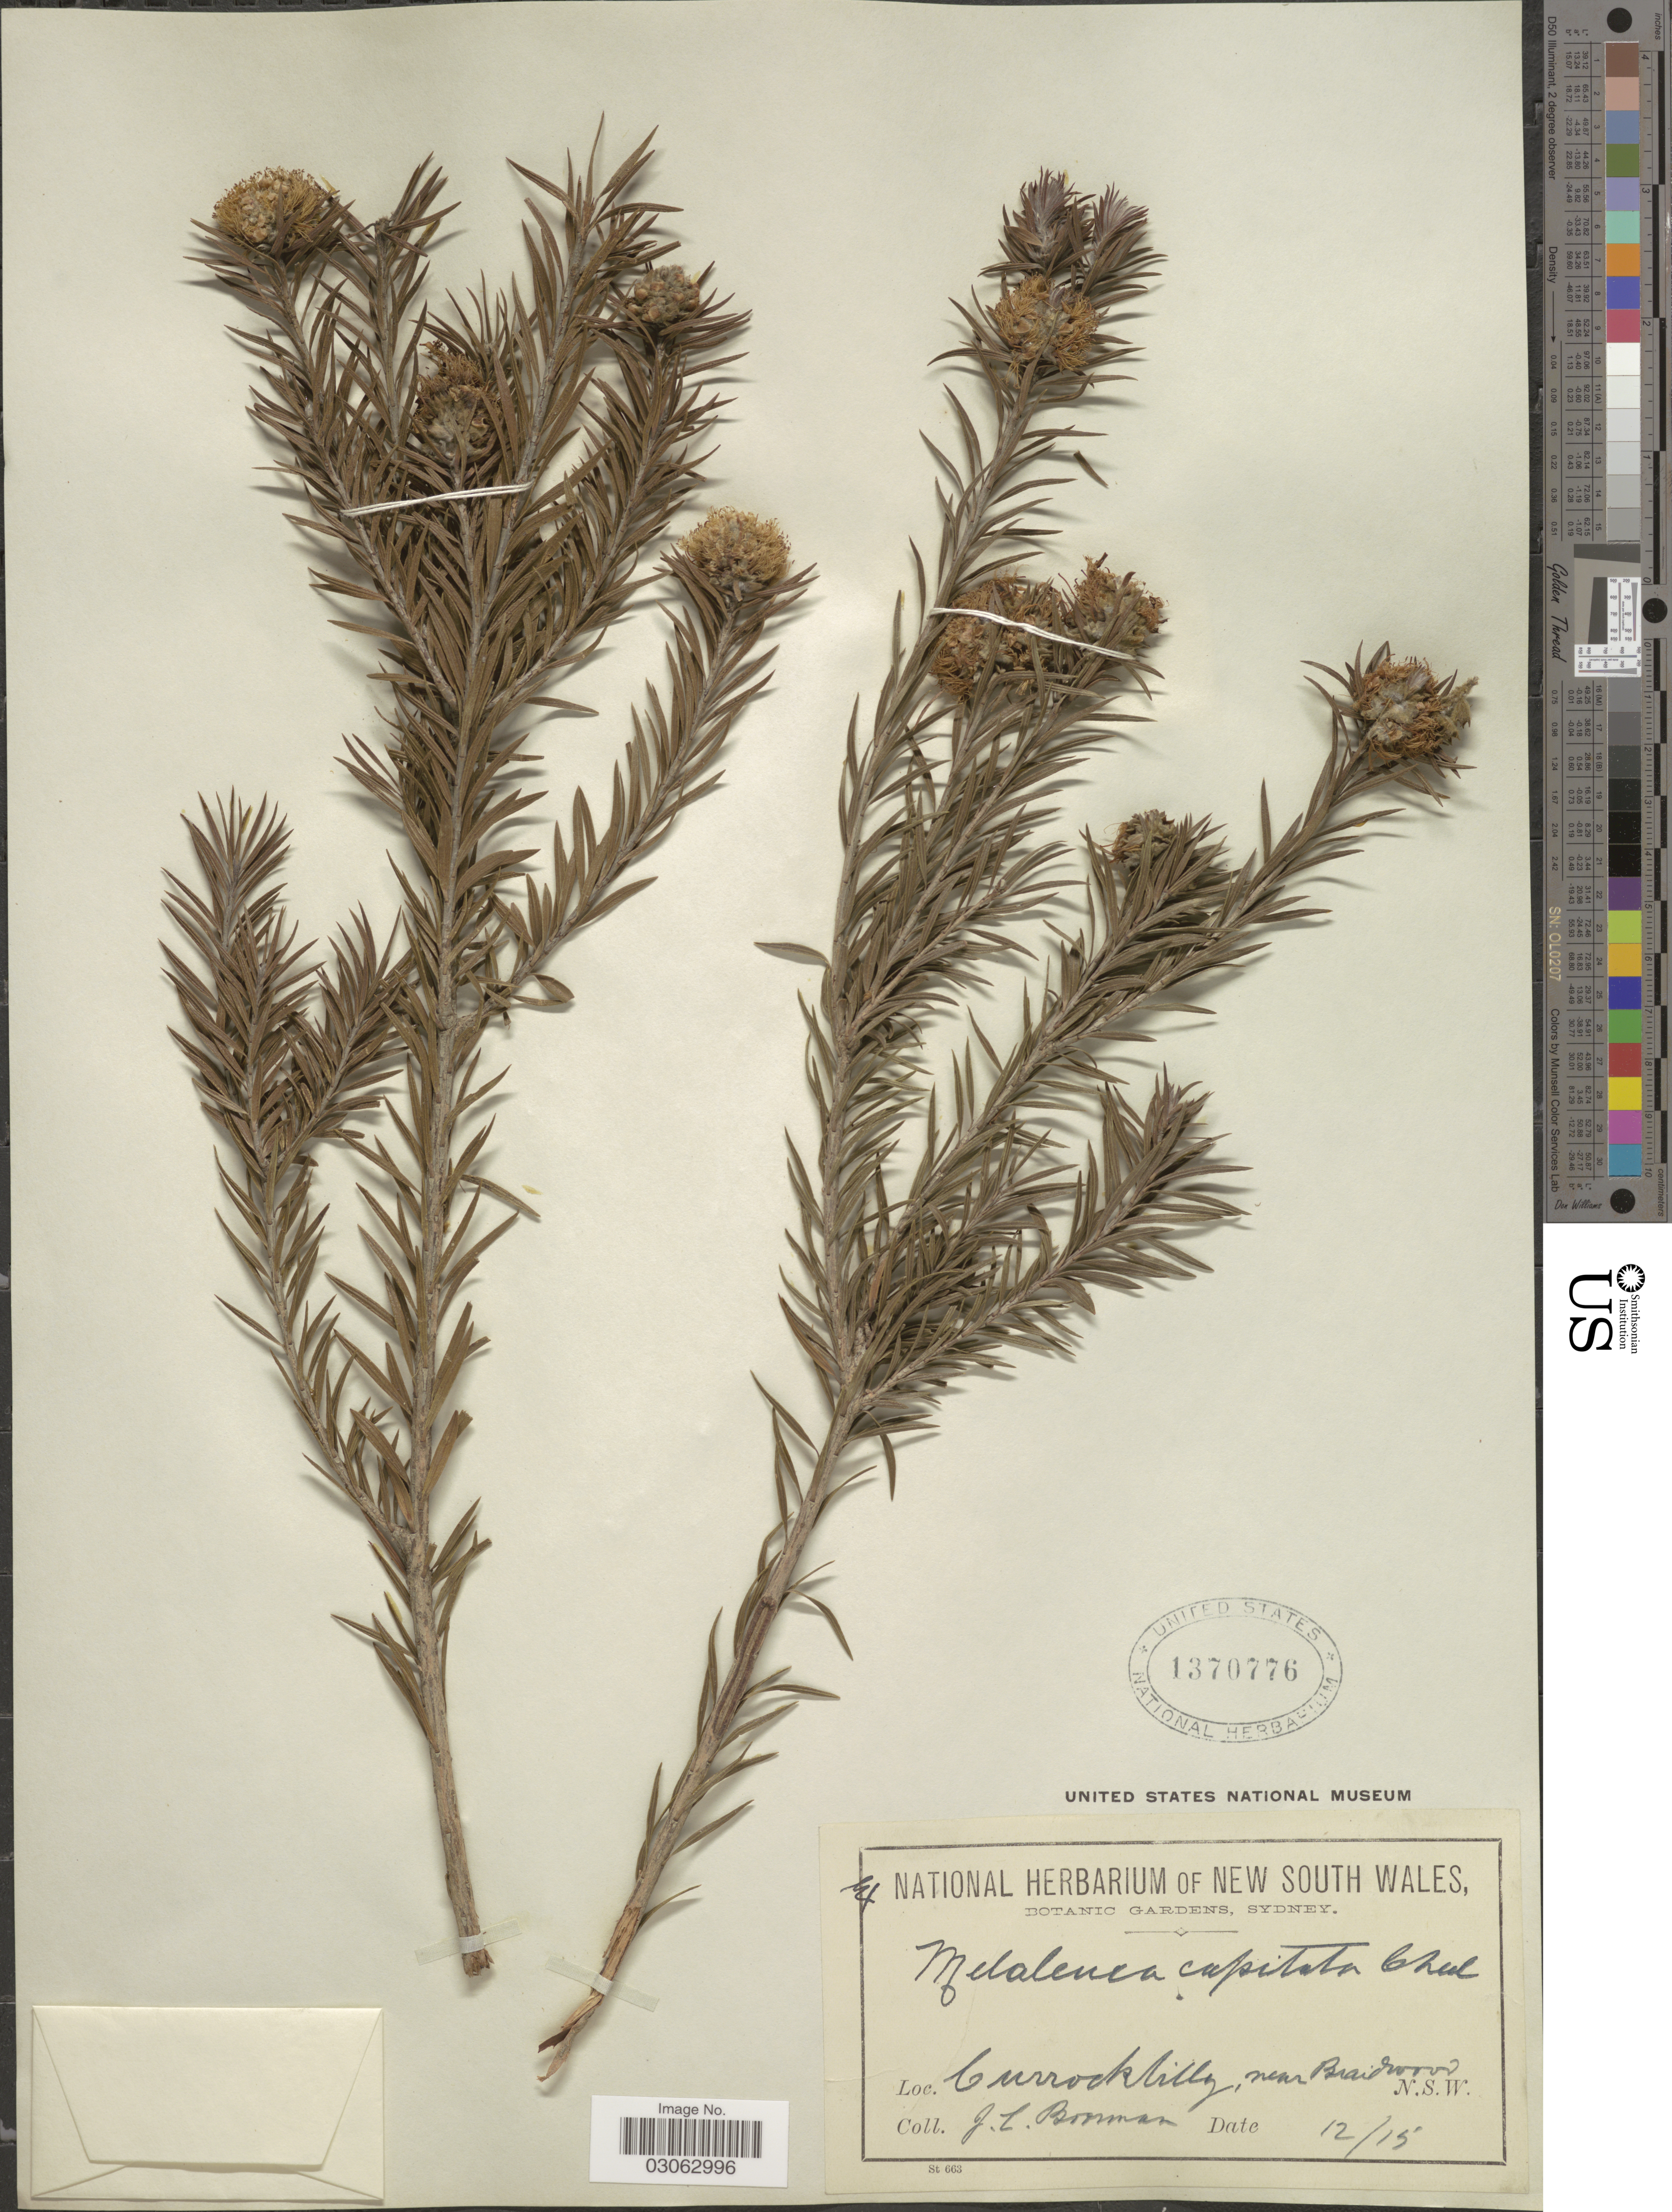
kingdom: Plantae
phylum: Tracheophyta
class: Magnoliopsida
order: Myrtales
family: Myrtaceae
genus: Melaleuca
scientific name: Melaleuca capitata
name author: Cheel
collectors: J. Boorman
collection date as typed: Transcribed d/m/y: /12/15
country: Australia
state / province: New South Wales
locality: Currock hills, near Braidwood.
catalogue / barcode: US 1370776